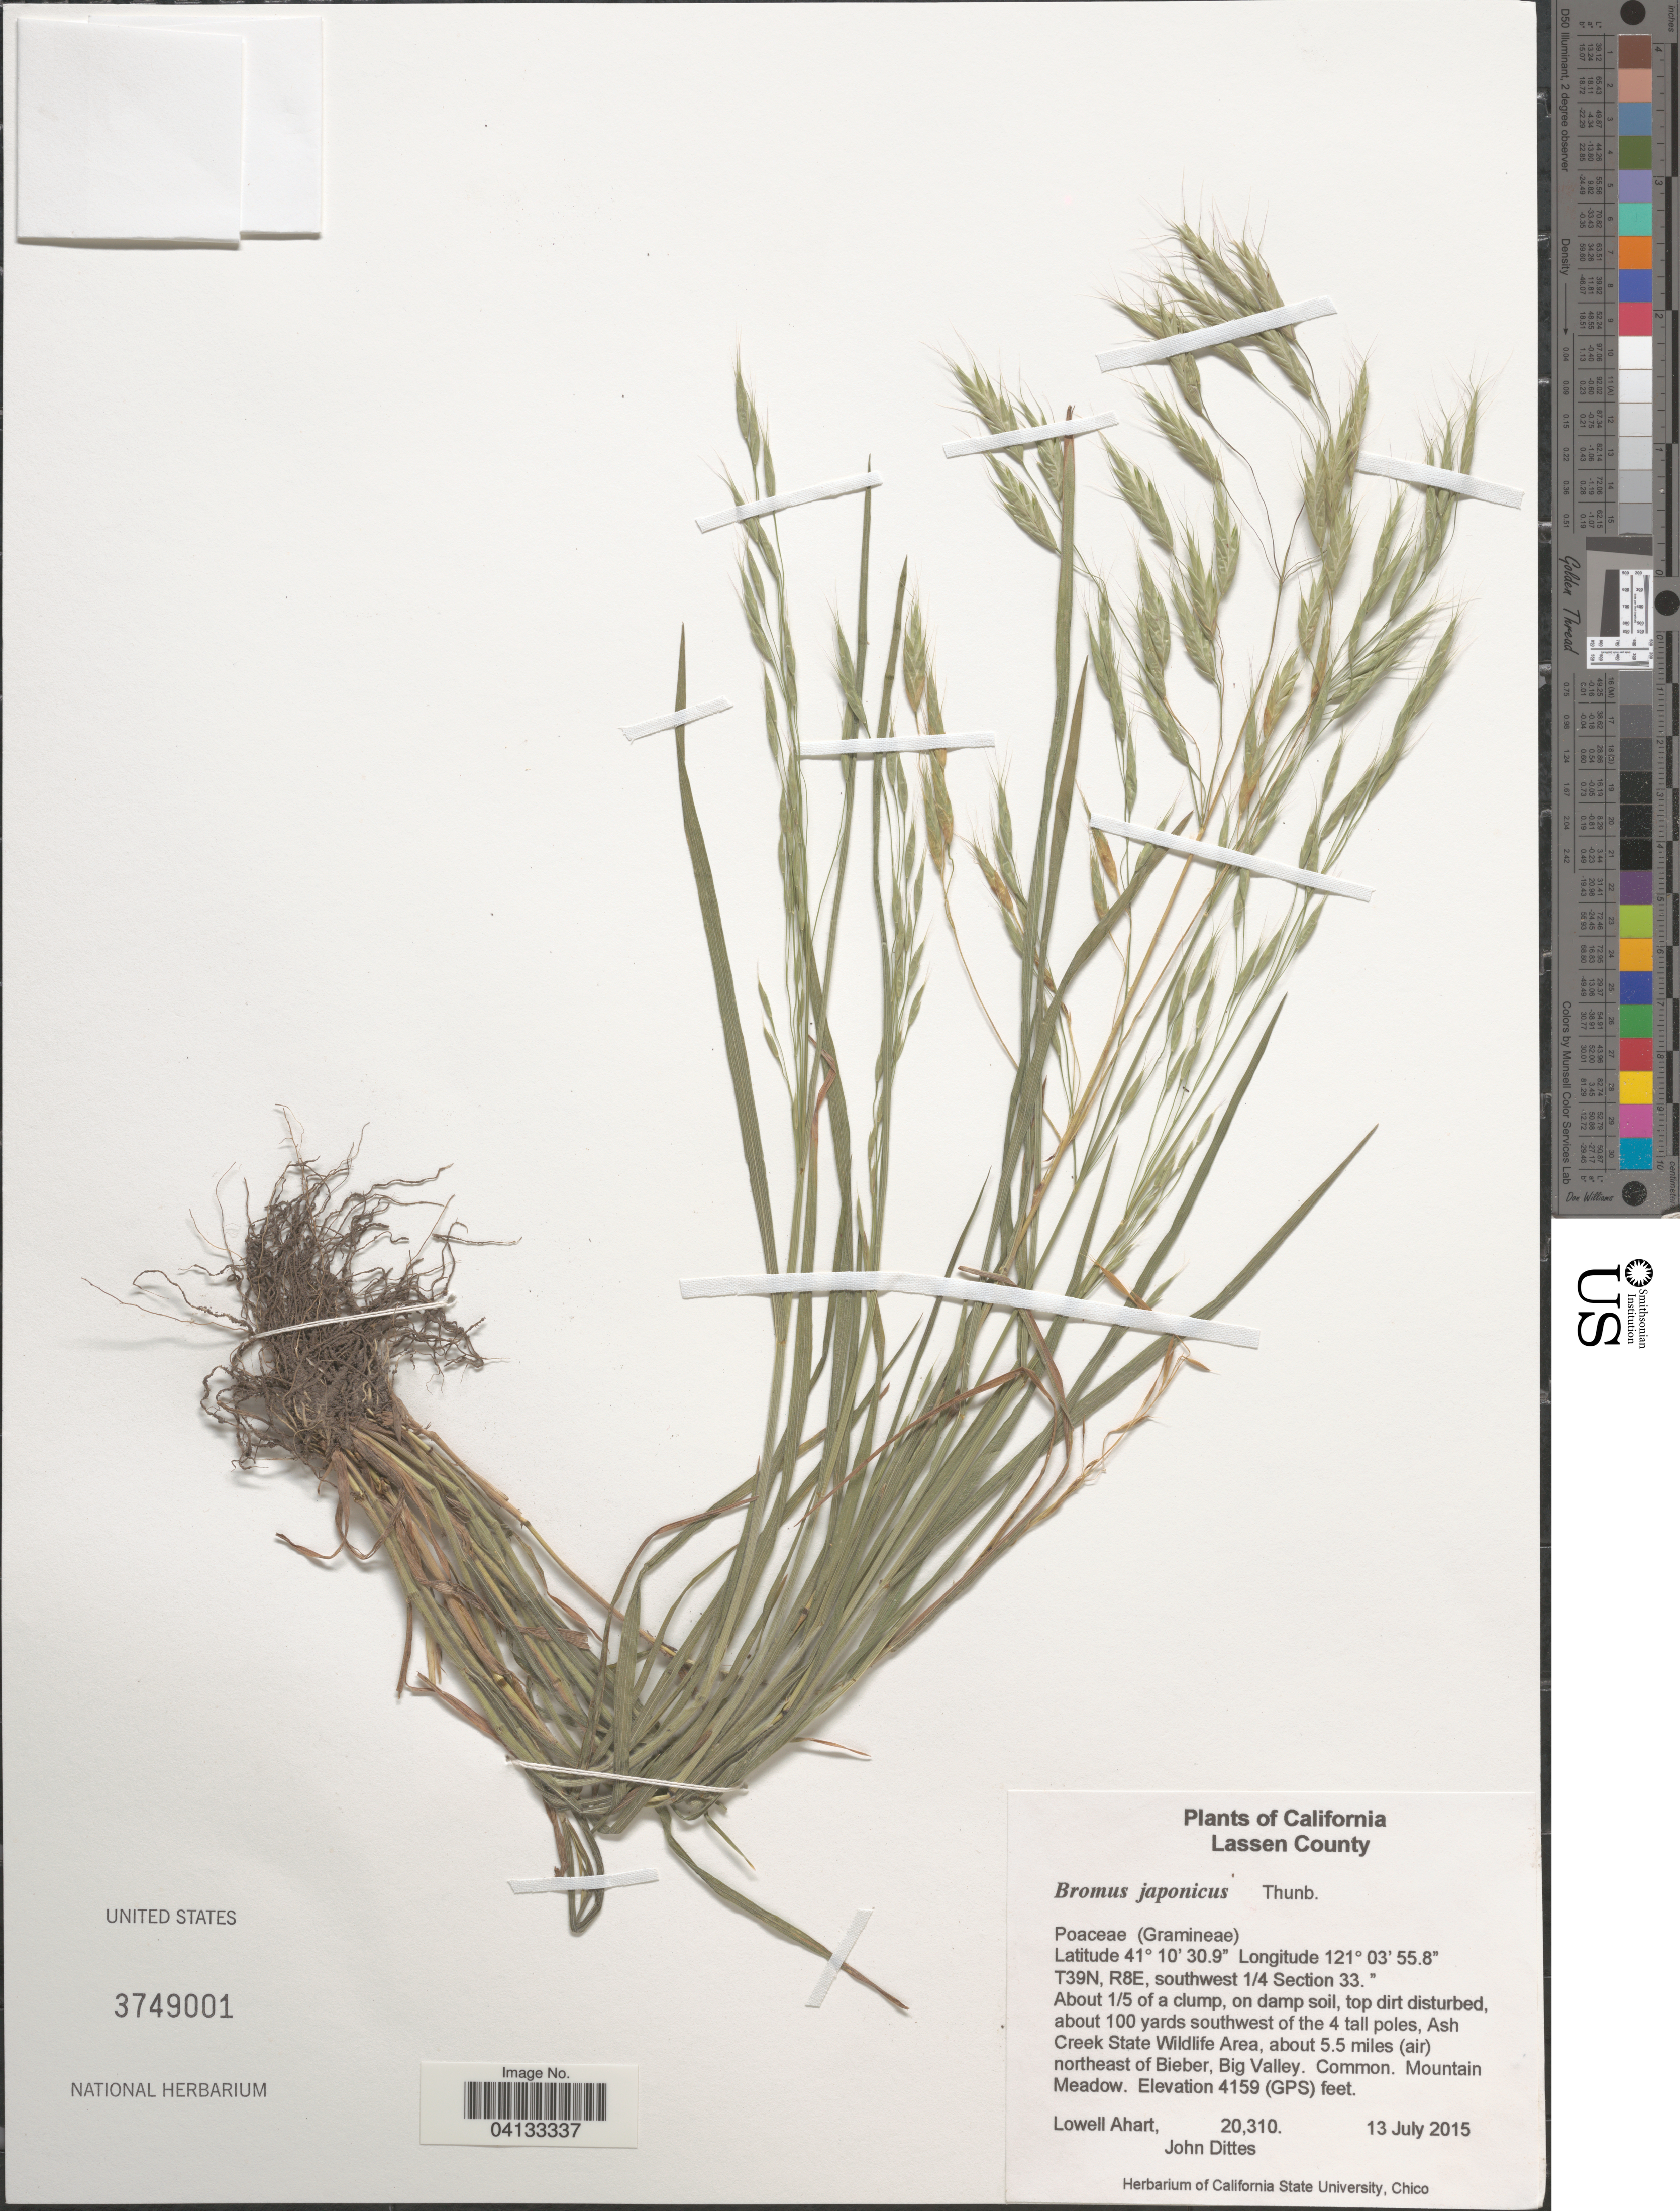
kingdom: Plantae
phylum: Tracheophyta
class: Liliopsida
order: Poales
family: Poaceae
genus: Bromus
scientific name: Bromus japonicus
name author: Houtt.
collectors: L. Ahart & J. Dittes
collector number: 20310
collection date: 2015-07-13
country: United States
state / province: California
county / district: Lassen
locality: Lassen County. T39N, R8E, southwest 1/4 Section 33. About 100 yards southwest of the 4 tall poles, Ash Creek State Wildlife Area, about 5.5 miles (air) northeast of Bieber, Big Valley.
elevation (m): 1268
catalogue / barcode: US 3749001